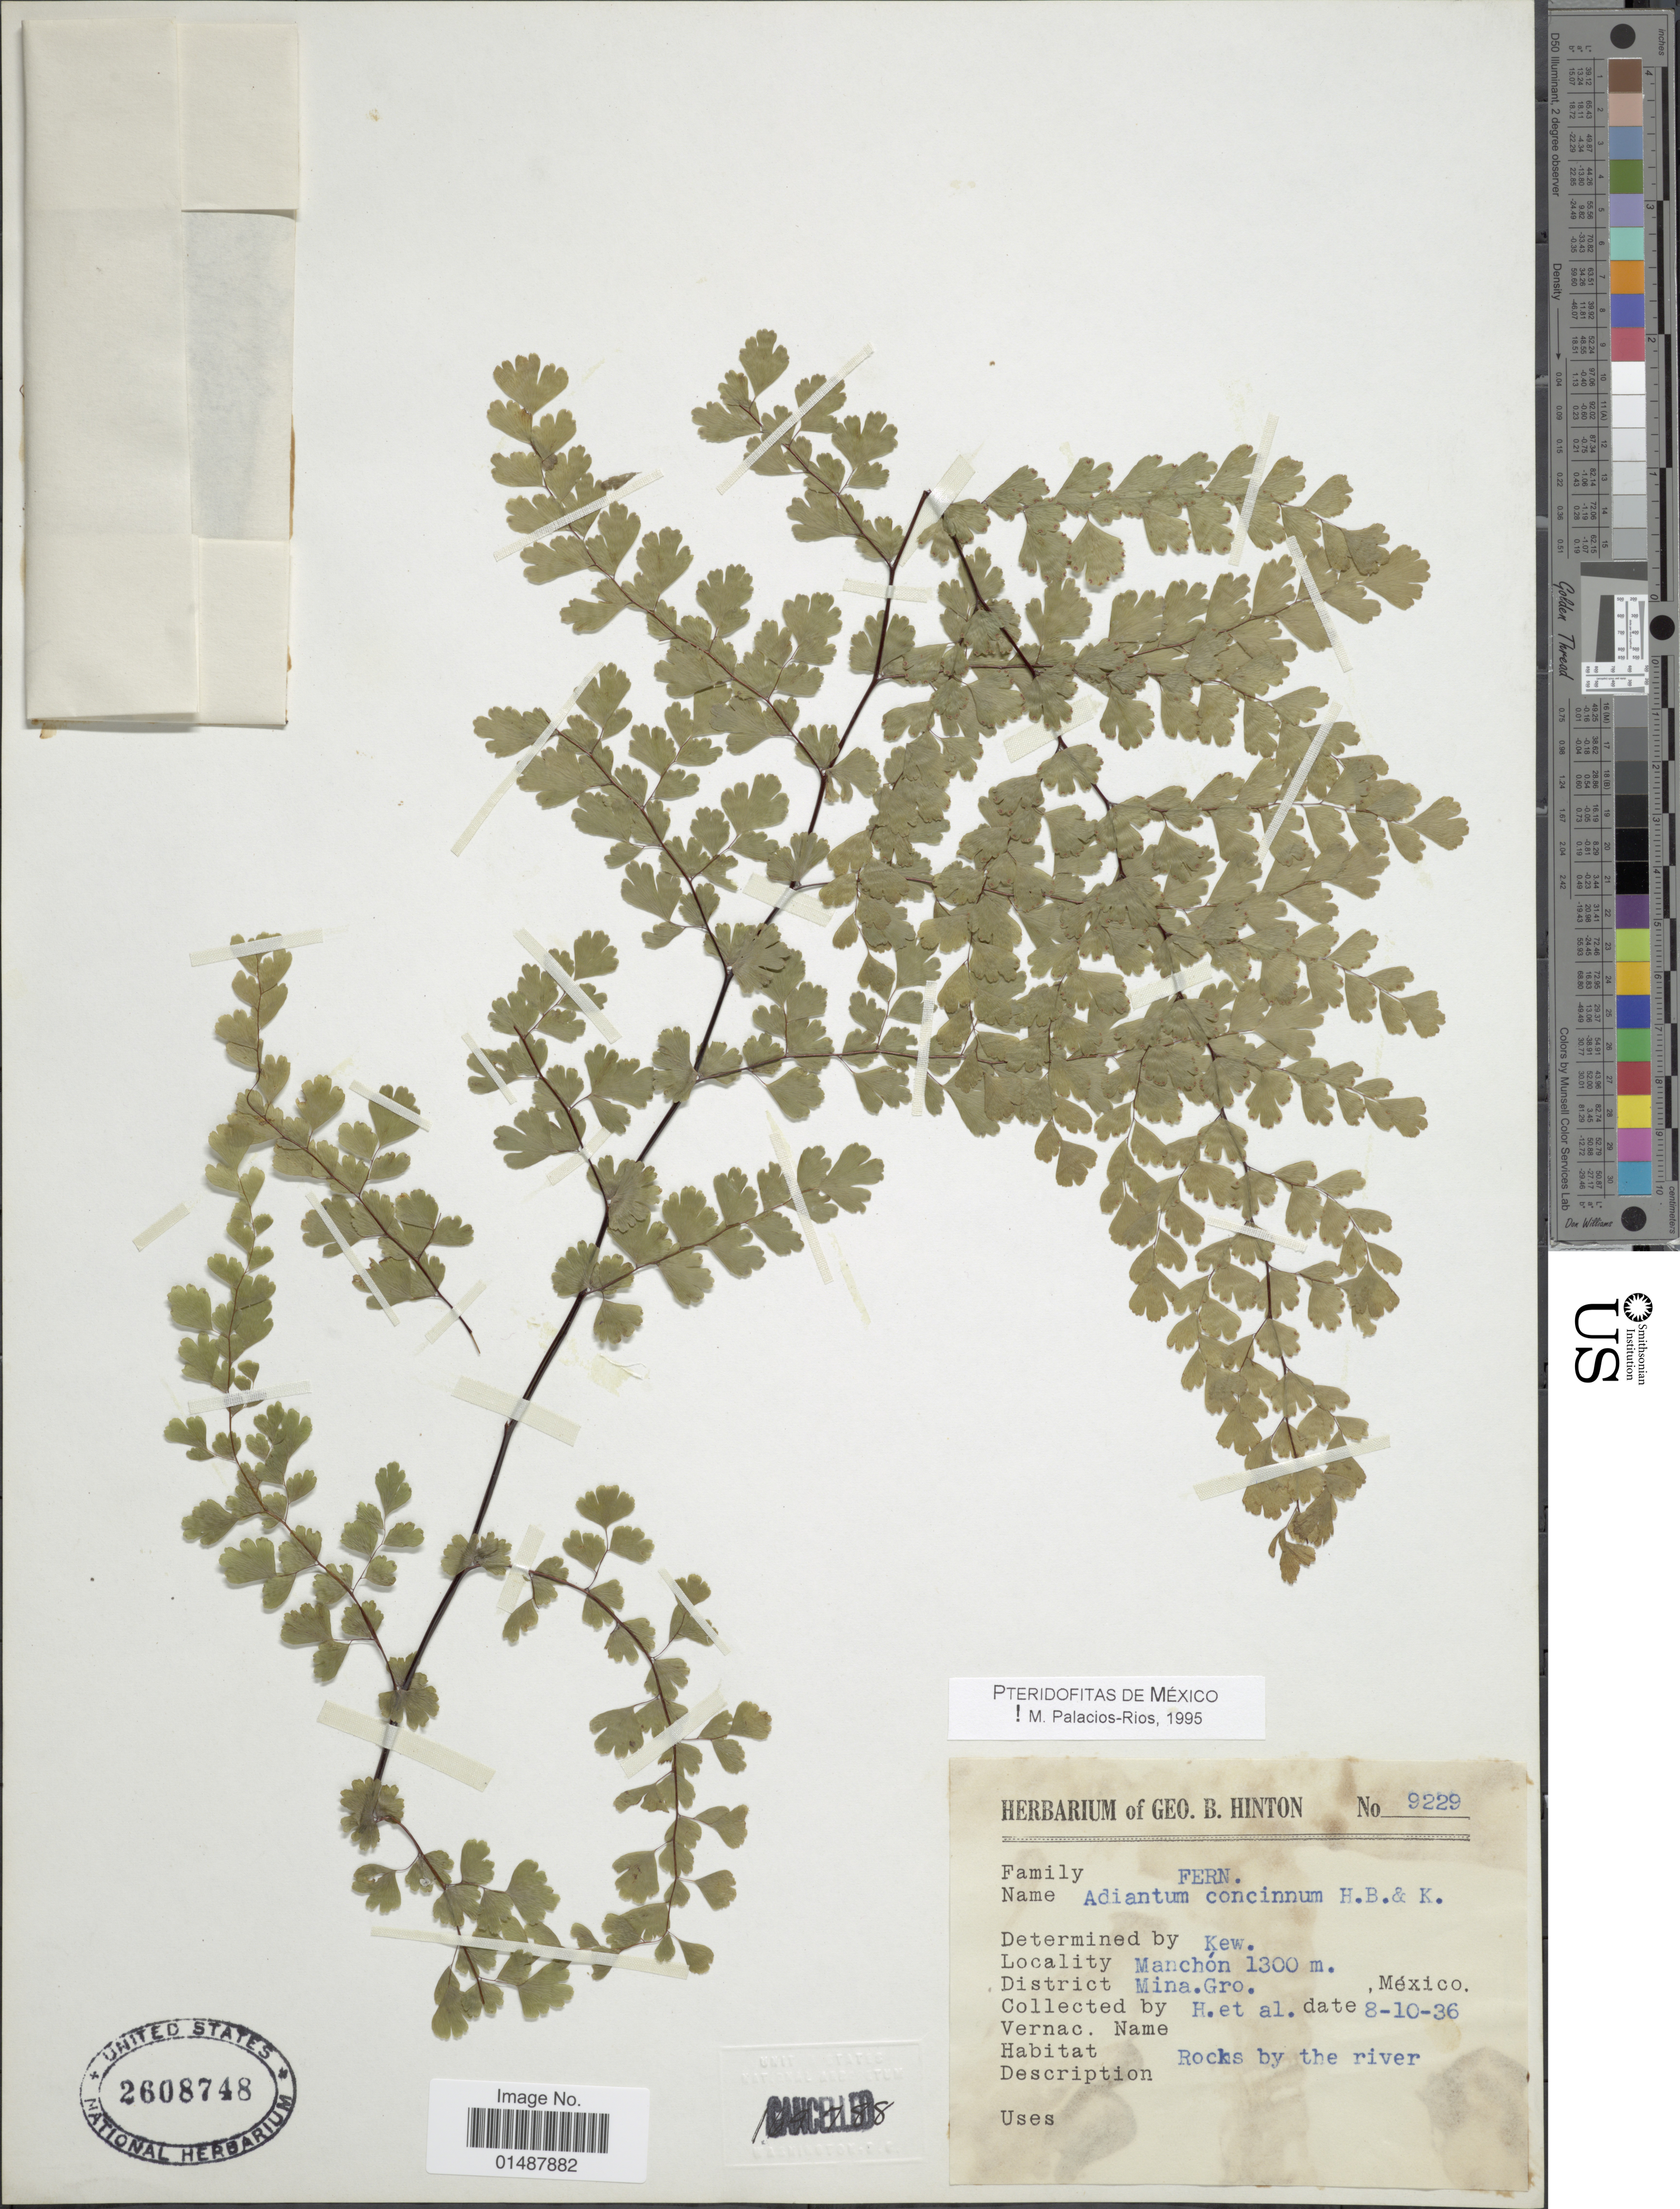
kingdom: Plantae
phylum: Tracheophyta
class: Polypodiopsida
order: Polypodiales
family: Pteridaceae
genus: Adiantum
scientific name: Adiantum concinnum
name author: Humb. & Bonpl. ex Willd.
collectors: G. B. Hinton & et al.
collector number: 9229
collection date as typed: Transcribed d/m/y: 8/10/36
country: Mexico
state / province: Guerrero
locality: Manchon, Mina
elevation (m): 1300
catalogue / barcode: US 2608748